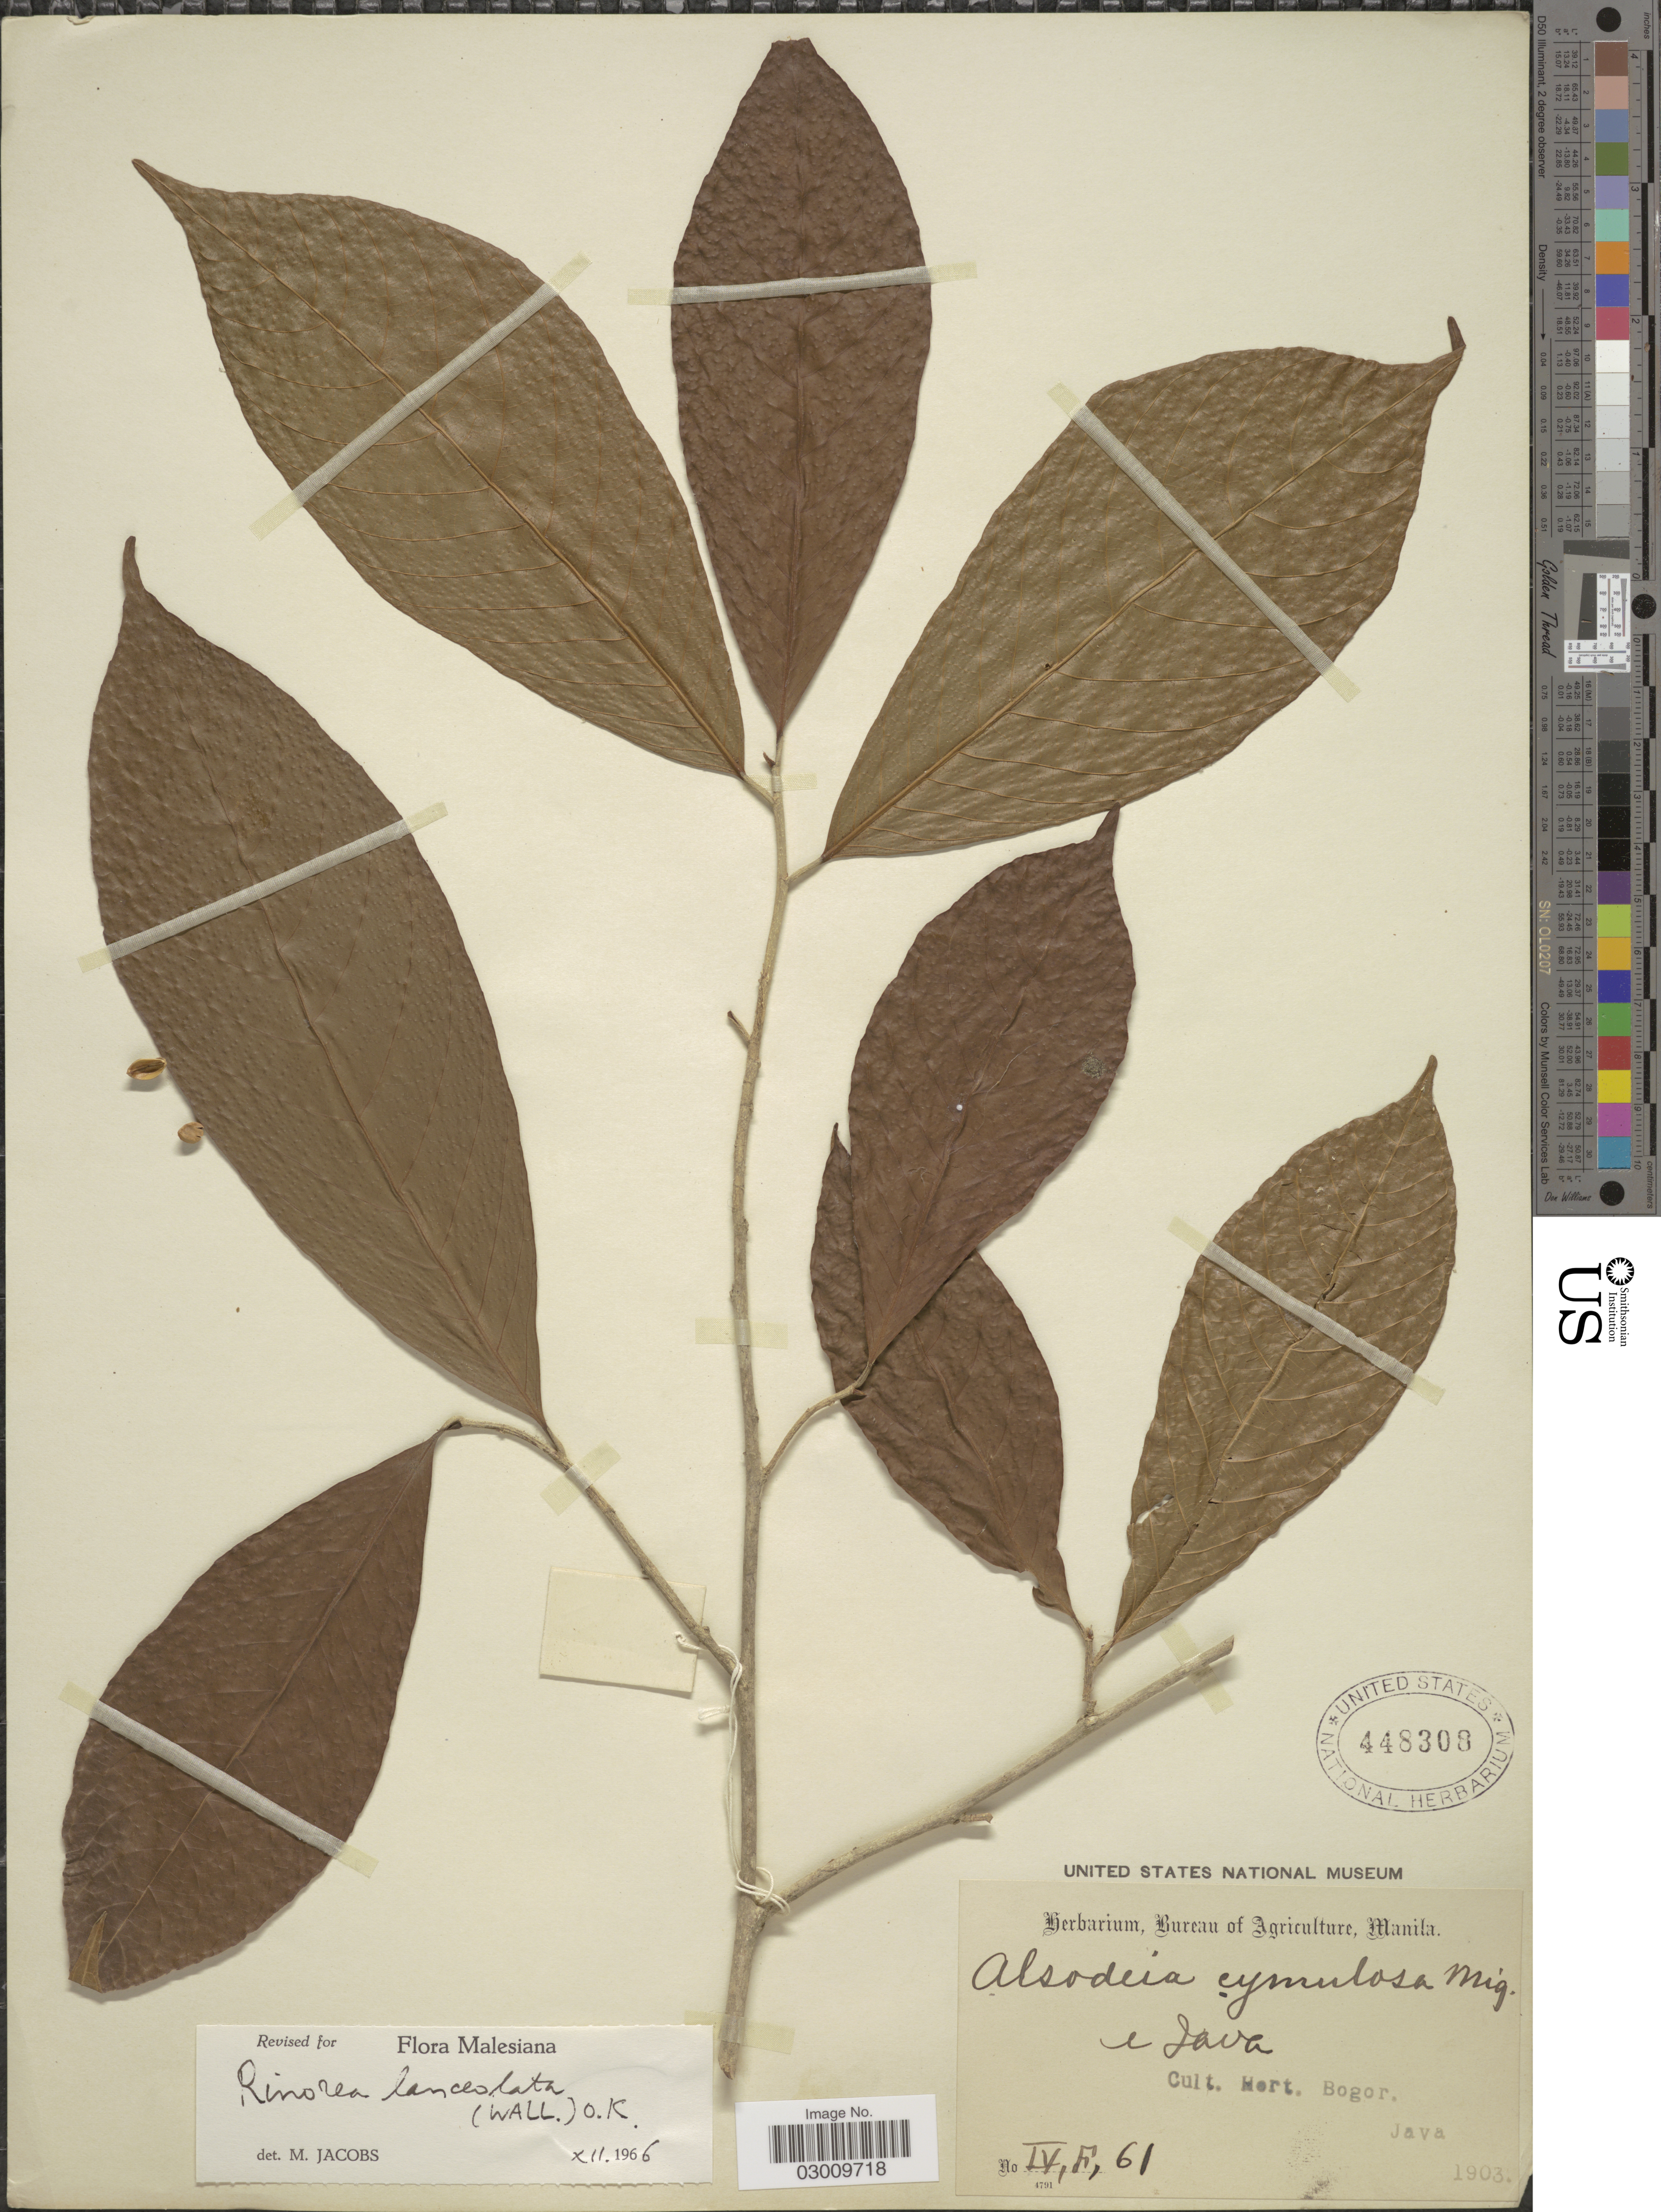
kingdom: Plantae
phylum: Tracheophyta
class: Magnoliopsida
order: Malpighiales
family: Violaceae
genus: Rinorea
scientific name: Rinorea lanceolata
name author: (Wall.) Kuntze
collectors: Ex herb. Bureau of Agriculture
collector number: IV,F,61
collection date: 1903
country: Indonesia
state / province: Java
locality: Hort. Bogor.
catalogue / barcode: US 448308